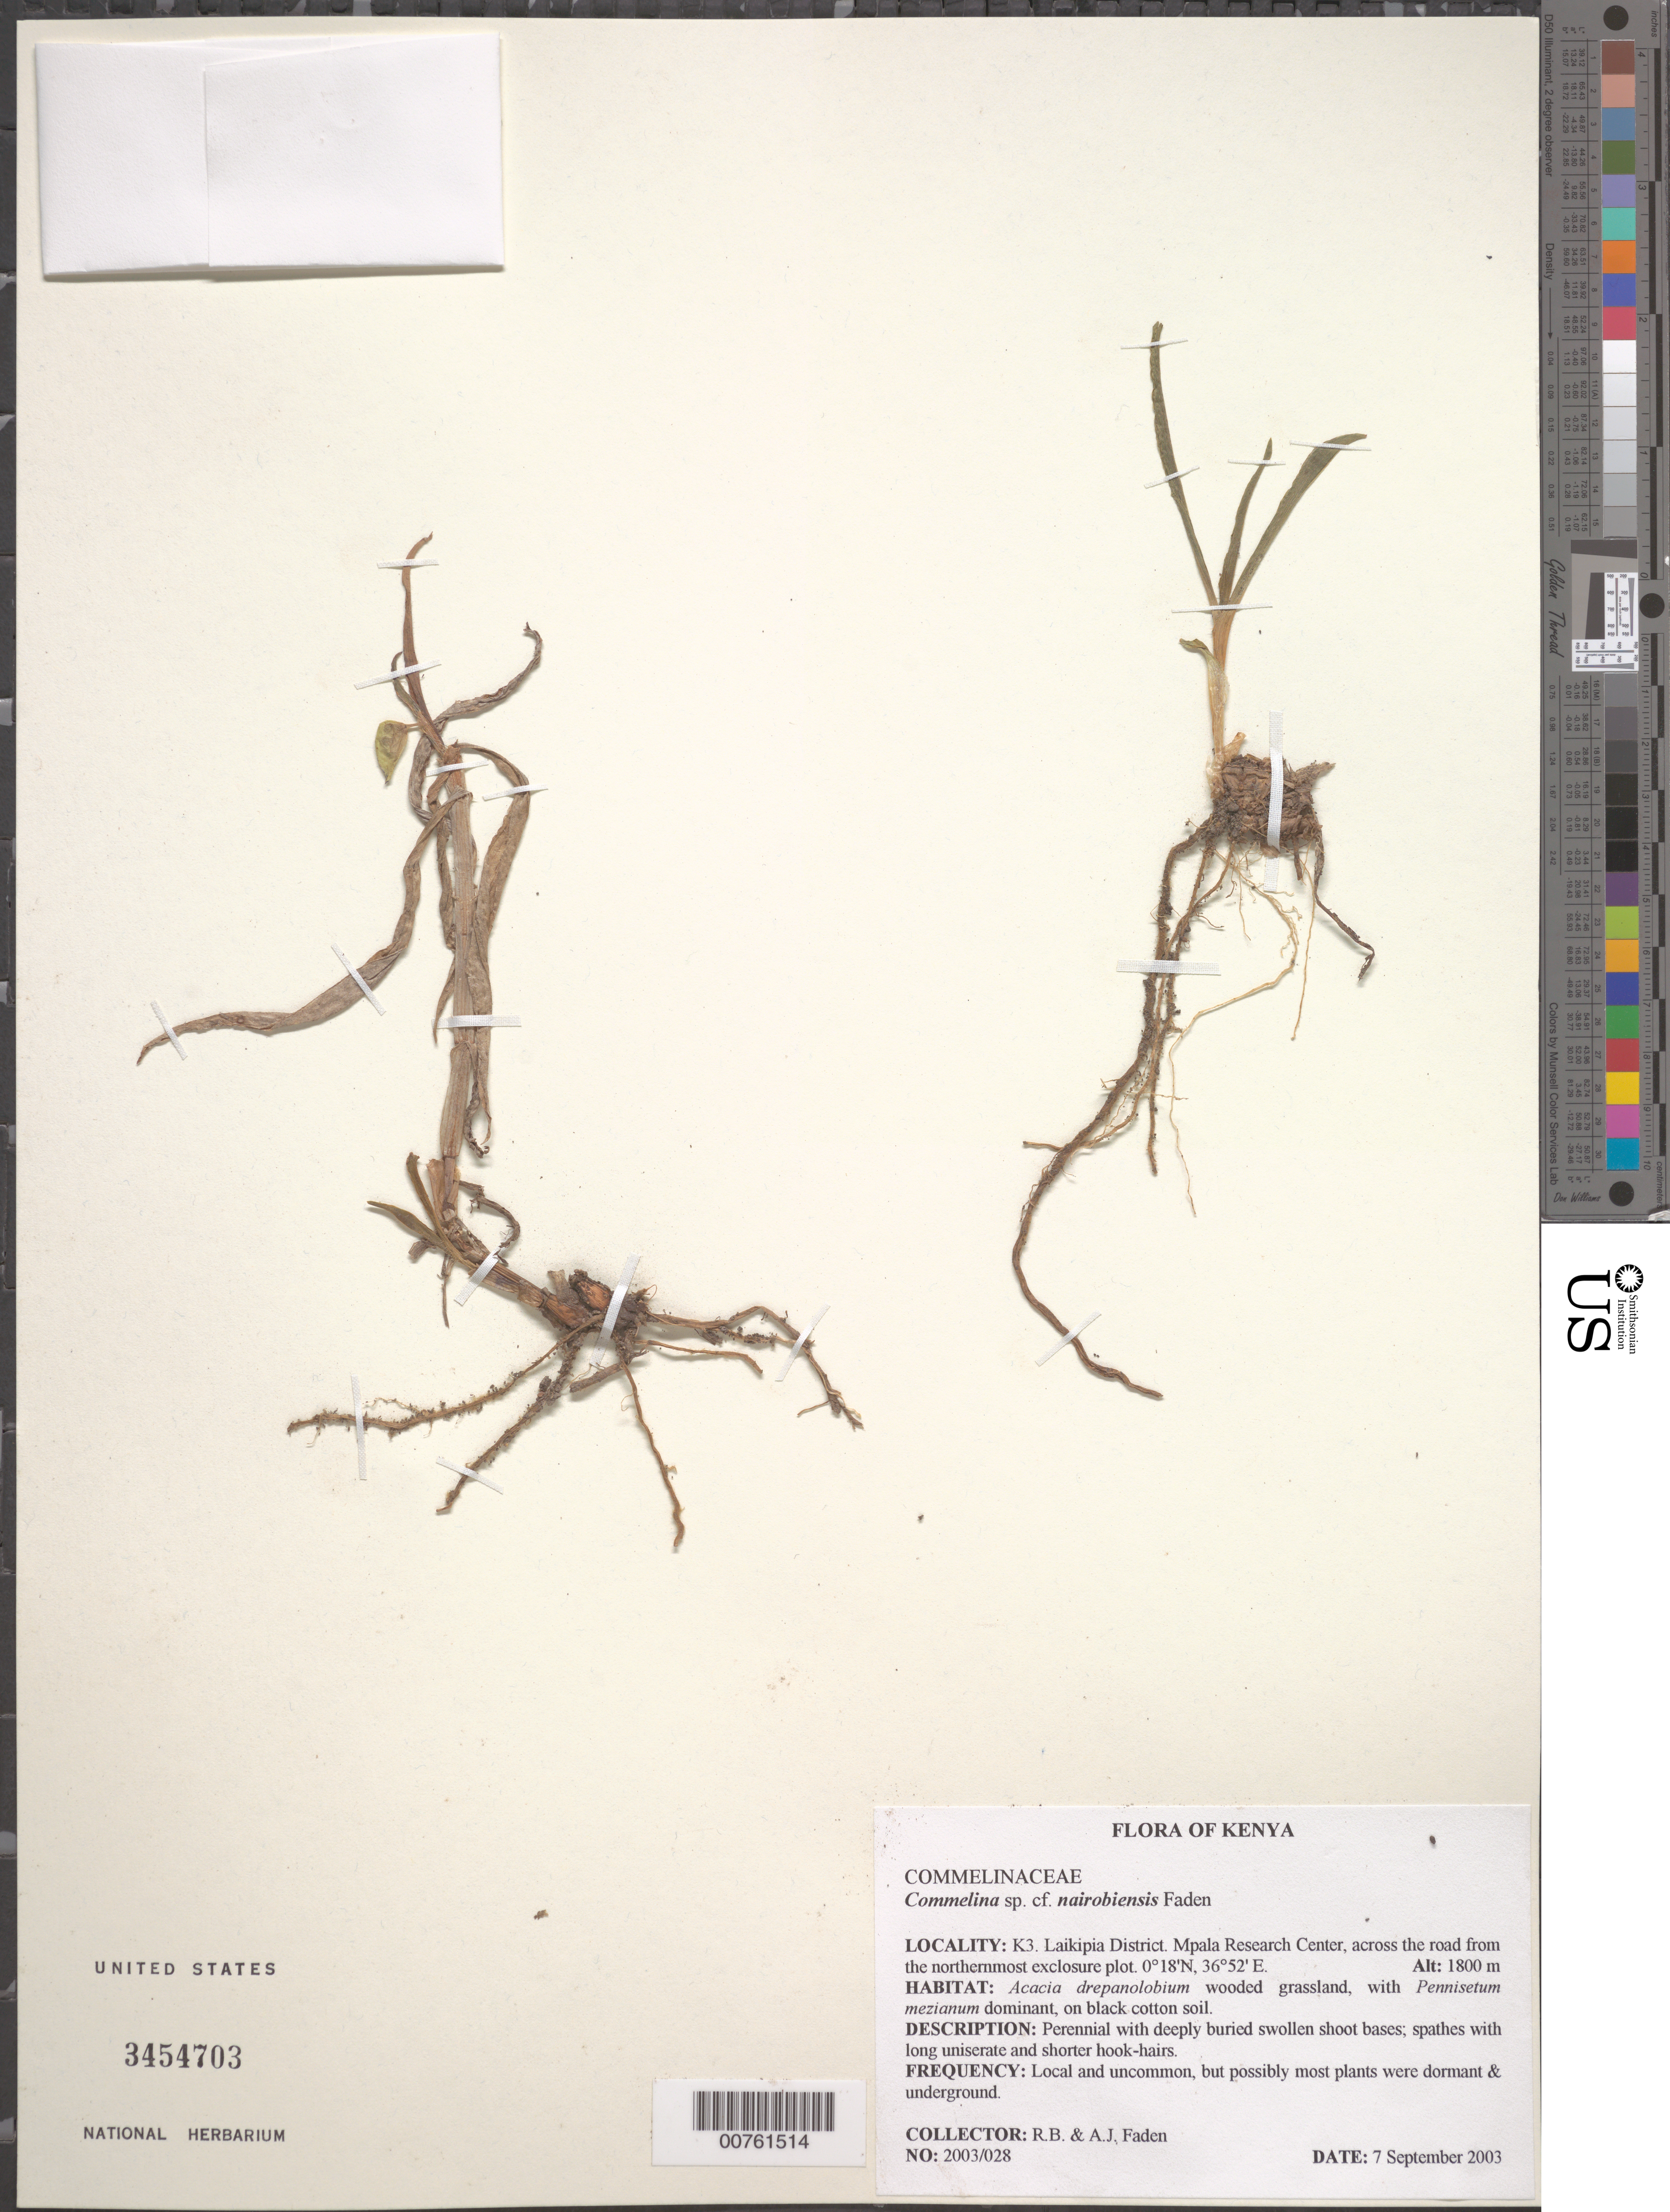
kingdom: Plantae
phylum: Tracheophyta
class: Liliopsida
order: Commelinales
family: Commelinaceae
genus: Commelina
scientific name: Commelina nairobiensis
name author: Faden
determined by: Faden, Robert B., (US), Smithsonian Institution - National Museum of Natural History (UNITED STATES)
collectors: R. B. Faden & A. J. Faden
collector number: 2003/028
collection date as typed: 07 Sep 2003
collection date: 2003-09-07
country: Kenya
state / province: Laikipia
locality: K3. Mpala Research Center, across the road from the northernmost exclosure plot.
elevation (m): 1800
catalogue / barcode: US 3454703